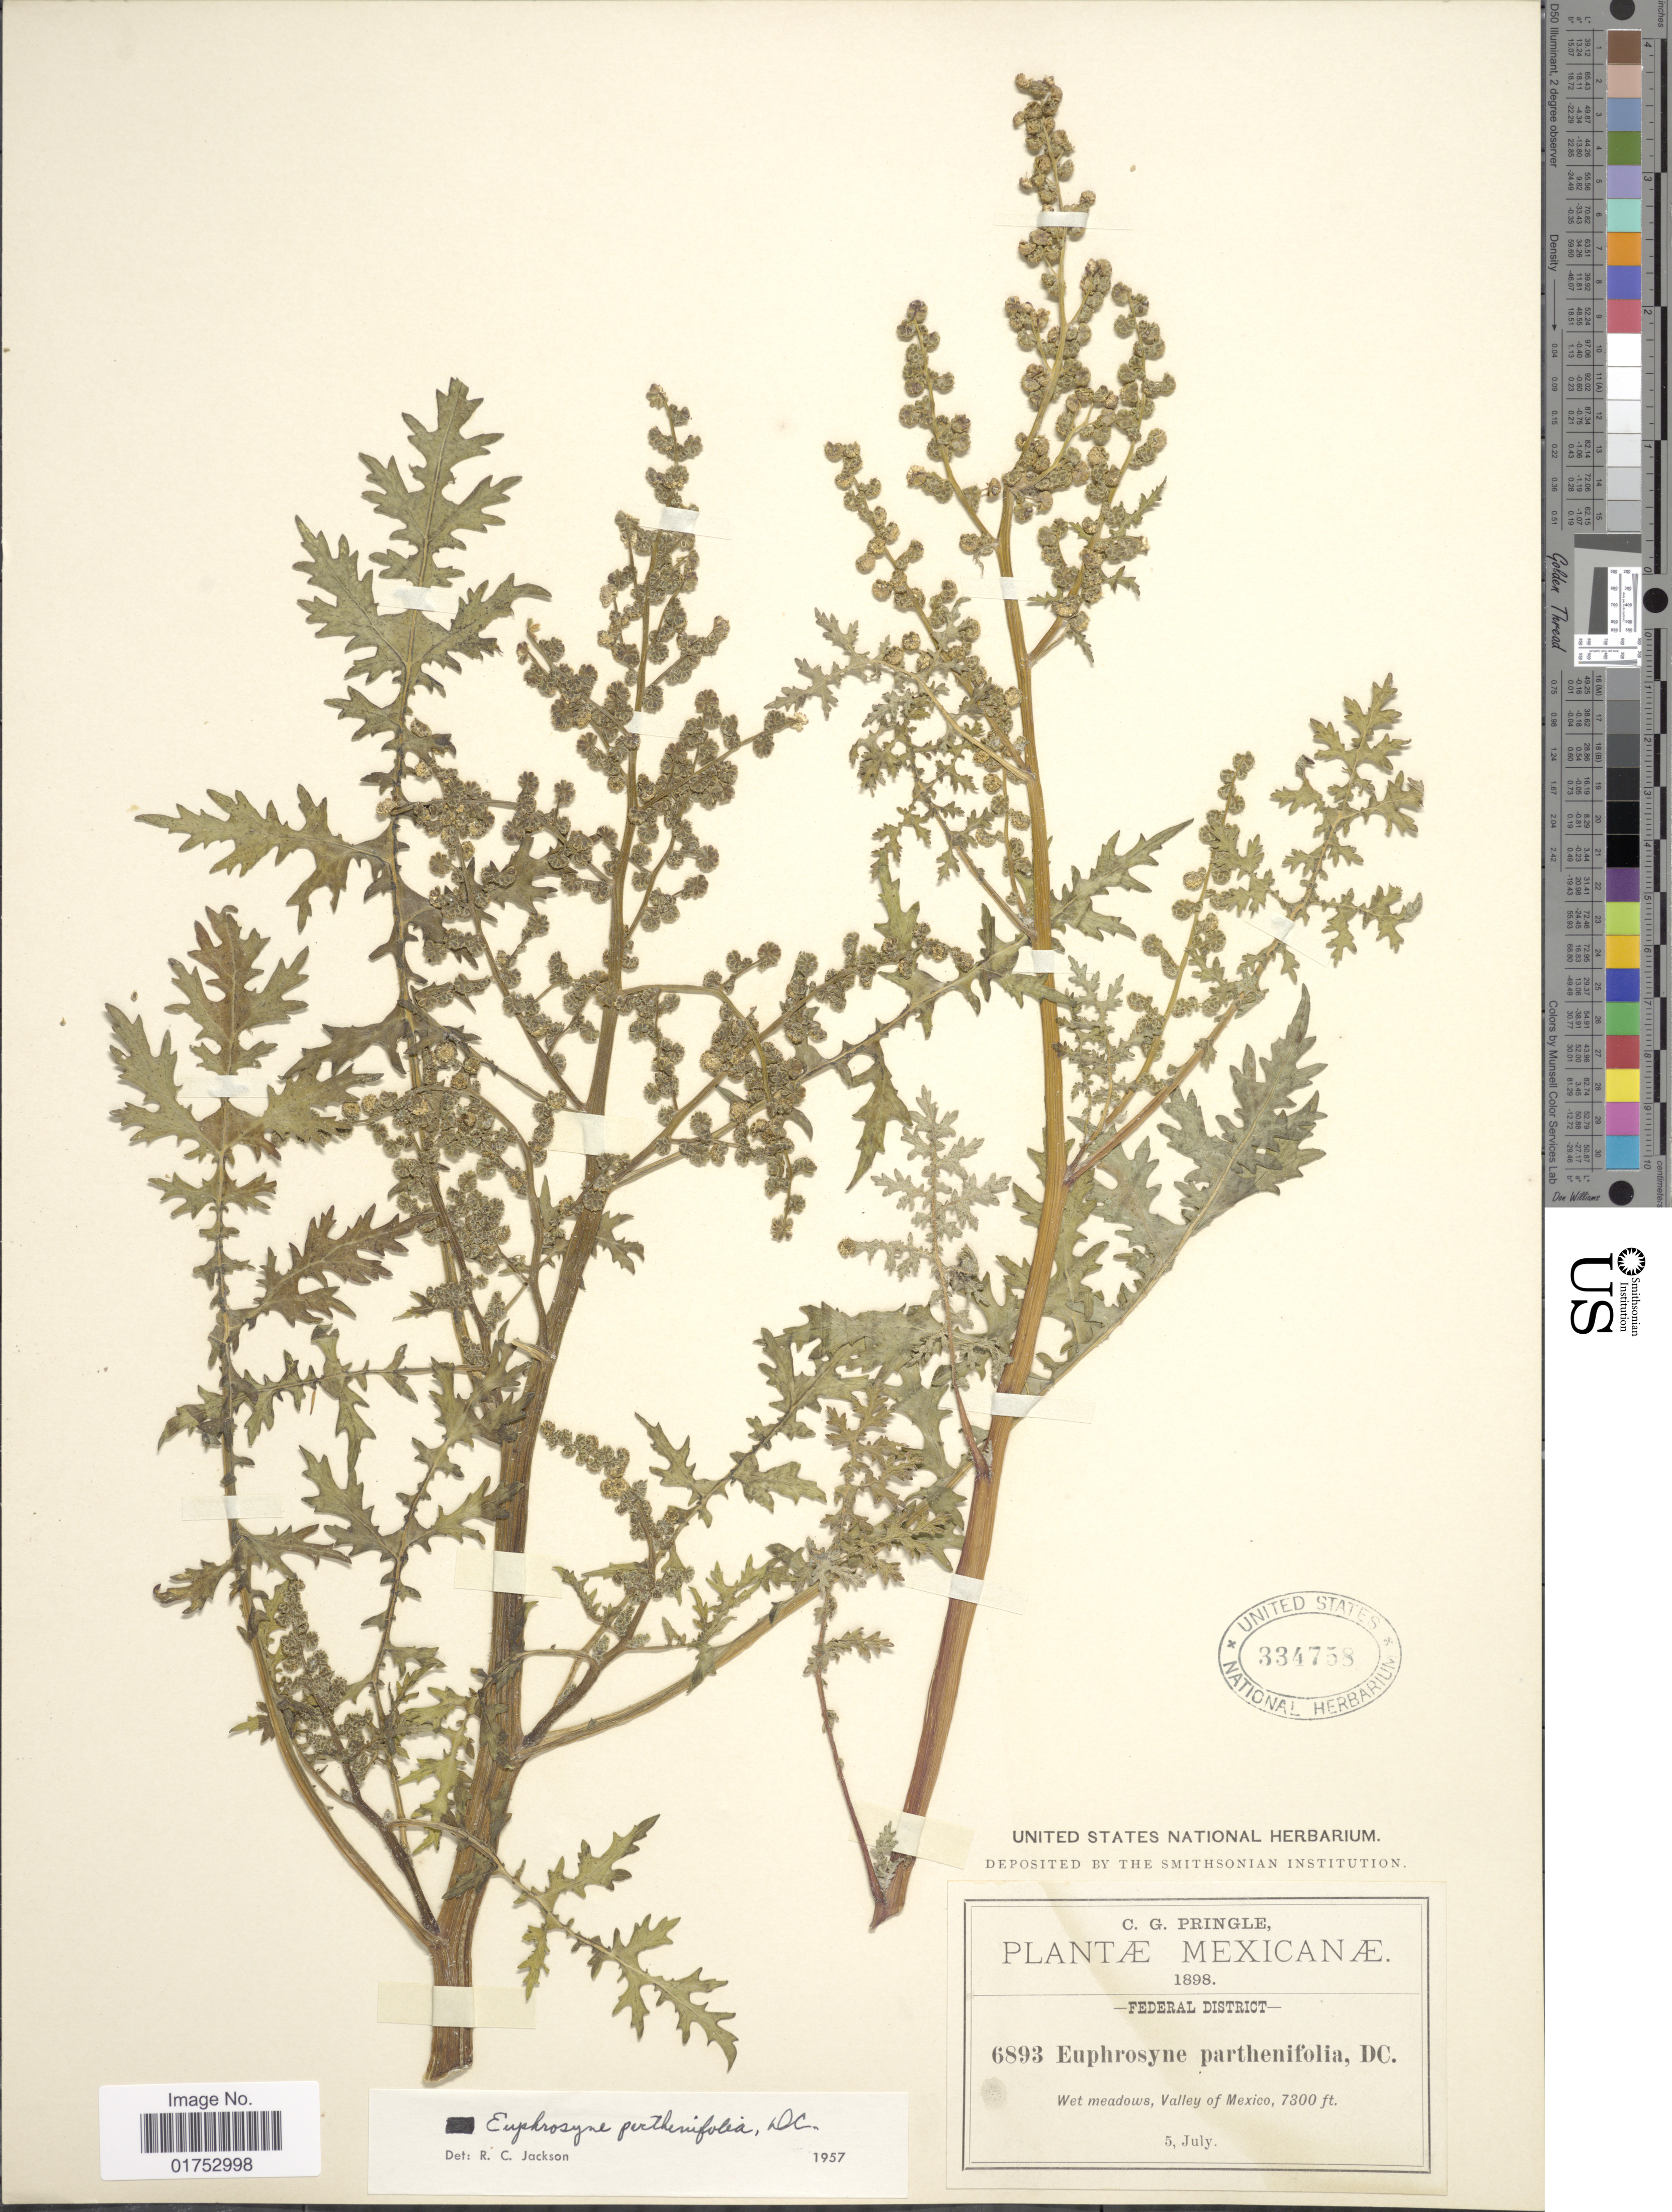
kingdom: Plantae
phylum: Tracheophyta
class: Magnoliopsida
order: Asterales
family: Asteraceae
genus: Euphrosyne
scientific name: Euphrosyne parthenifolia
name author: DC.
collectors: C. G. Pringle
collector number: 6893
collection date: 1898-07-05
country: Mexico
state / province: Distrito Federal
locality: Federal District, Valley of Mexico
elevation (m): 2225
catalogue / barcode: US 334758